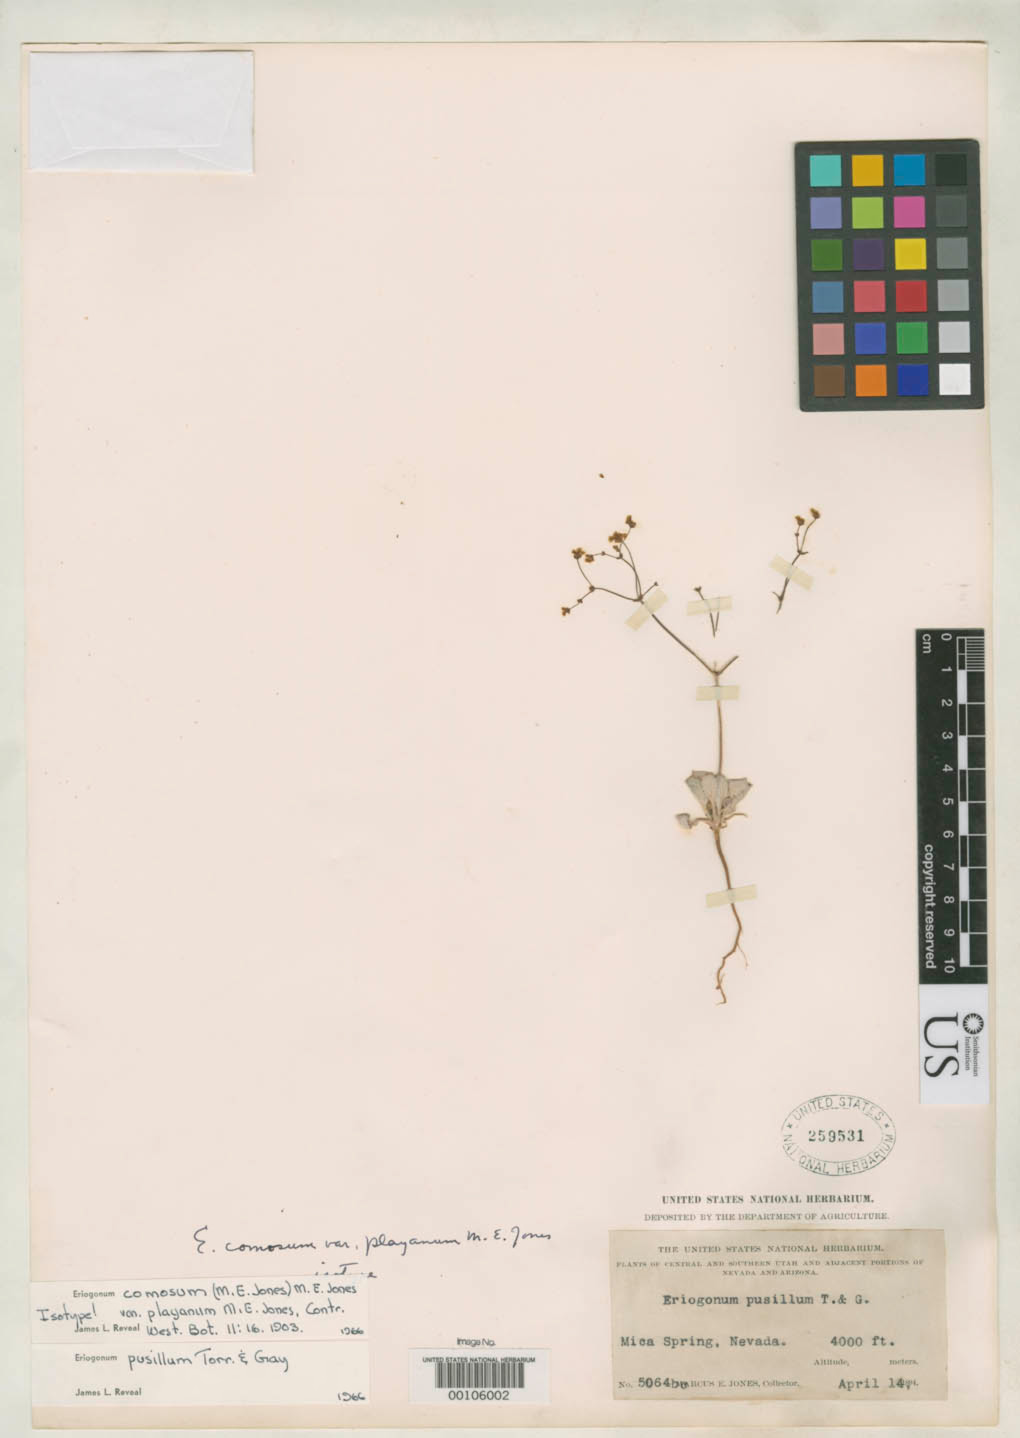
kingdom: Plantae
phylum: Tracheophyta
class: Magnoliopsida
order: Caryophyllales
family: Polygonaceae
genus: Eriogonum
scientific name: Eriogonum comosum var. playanum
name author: M.E. Jones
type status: Isolectotype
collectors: M. E. Jones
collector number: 5064 bc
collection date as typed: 14 Apr 1894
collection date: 1894-04-14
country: United States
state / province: Nevada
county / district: Clark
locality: Mica Spring, near St. Thomas.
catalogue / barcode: US 259531